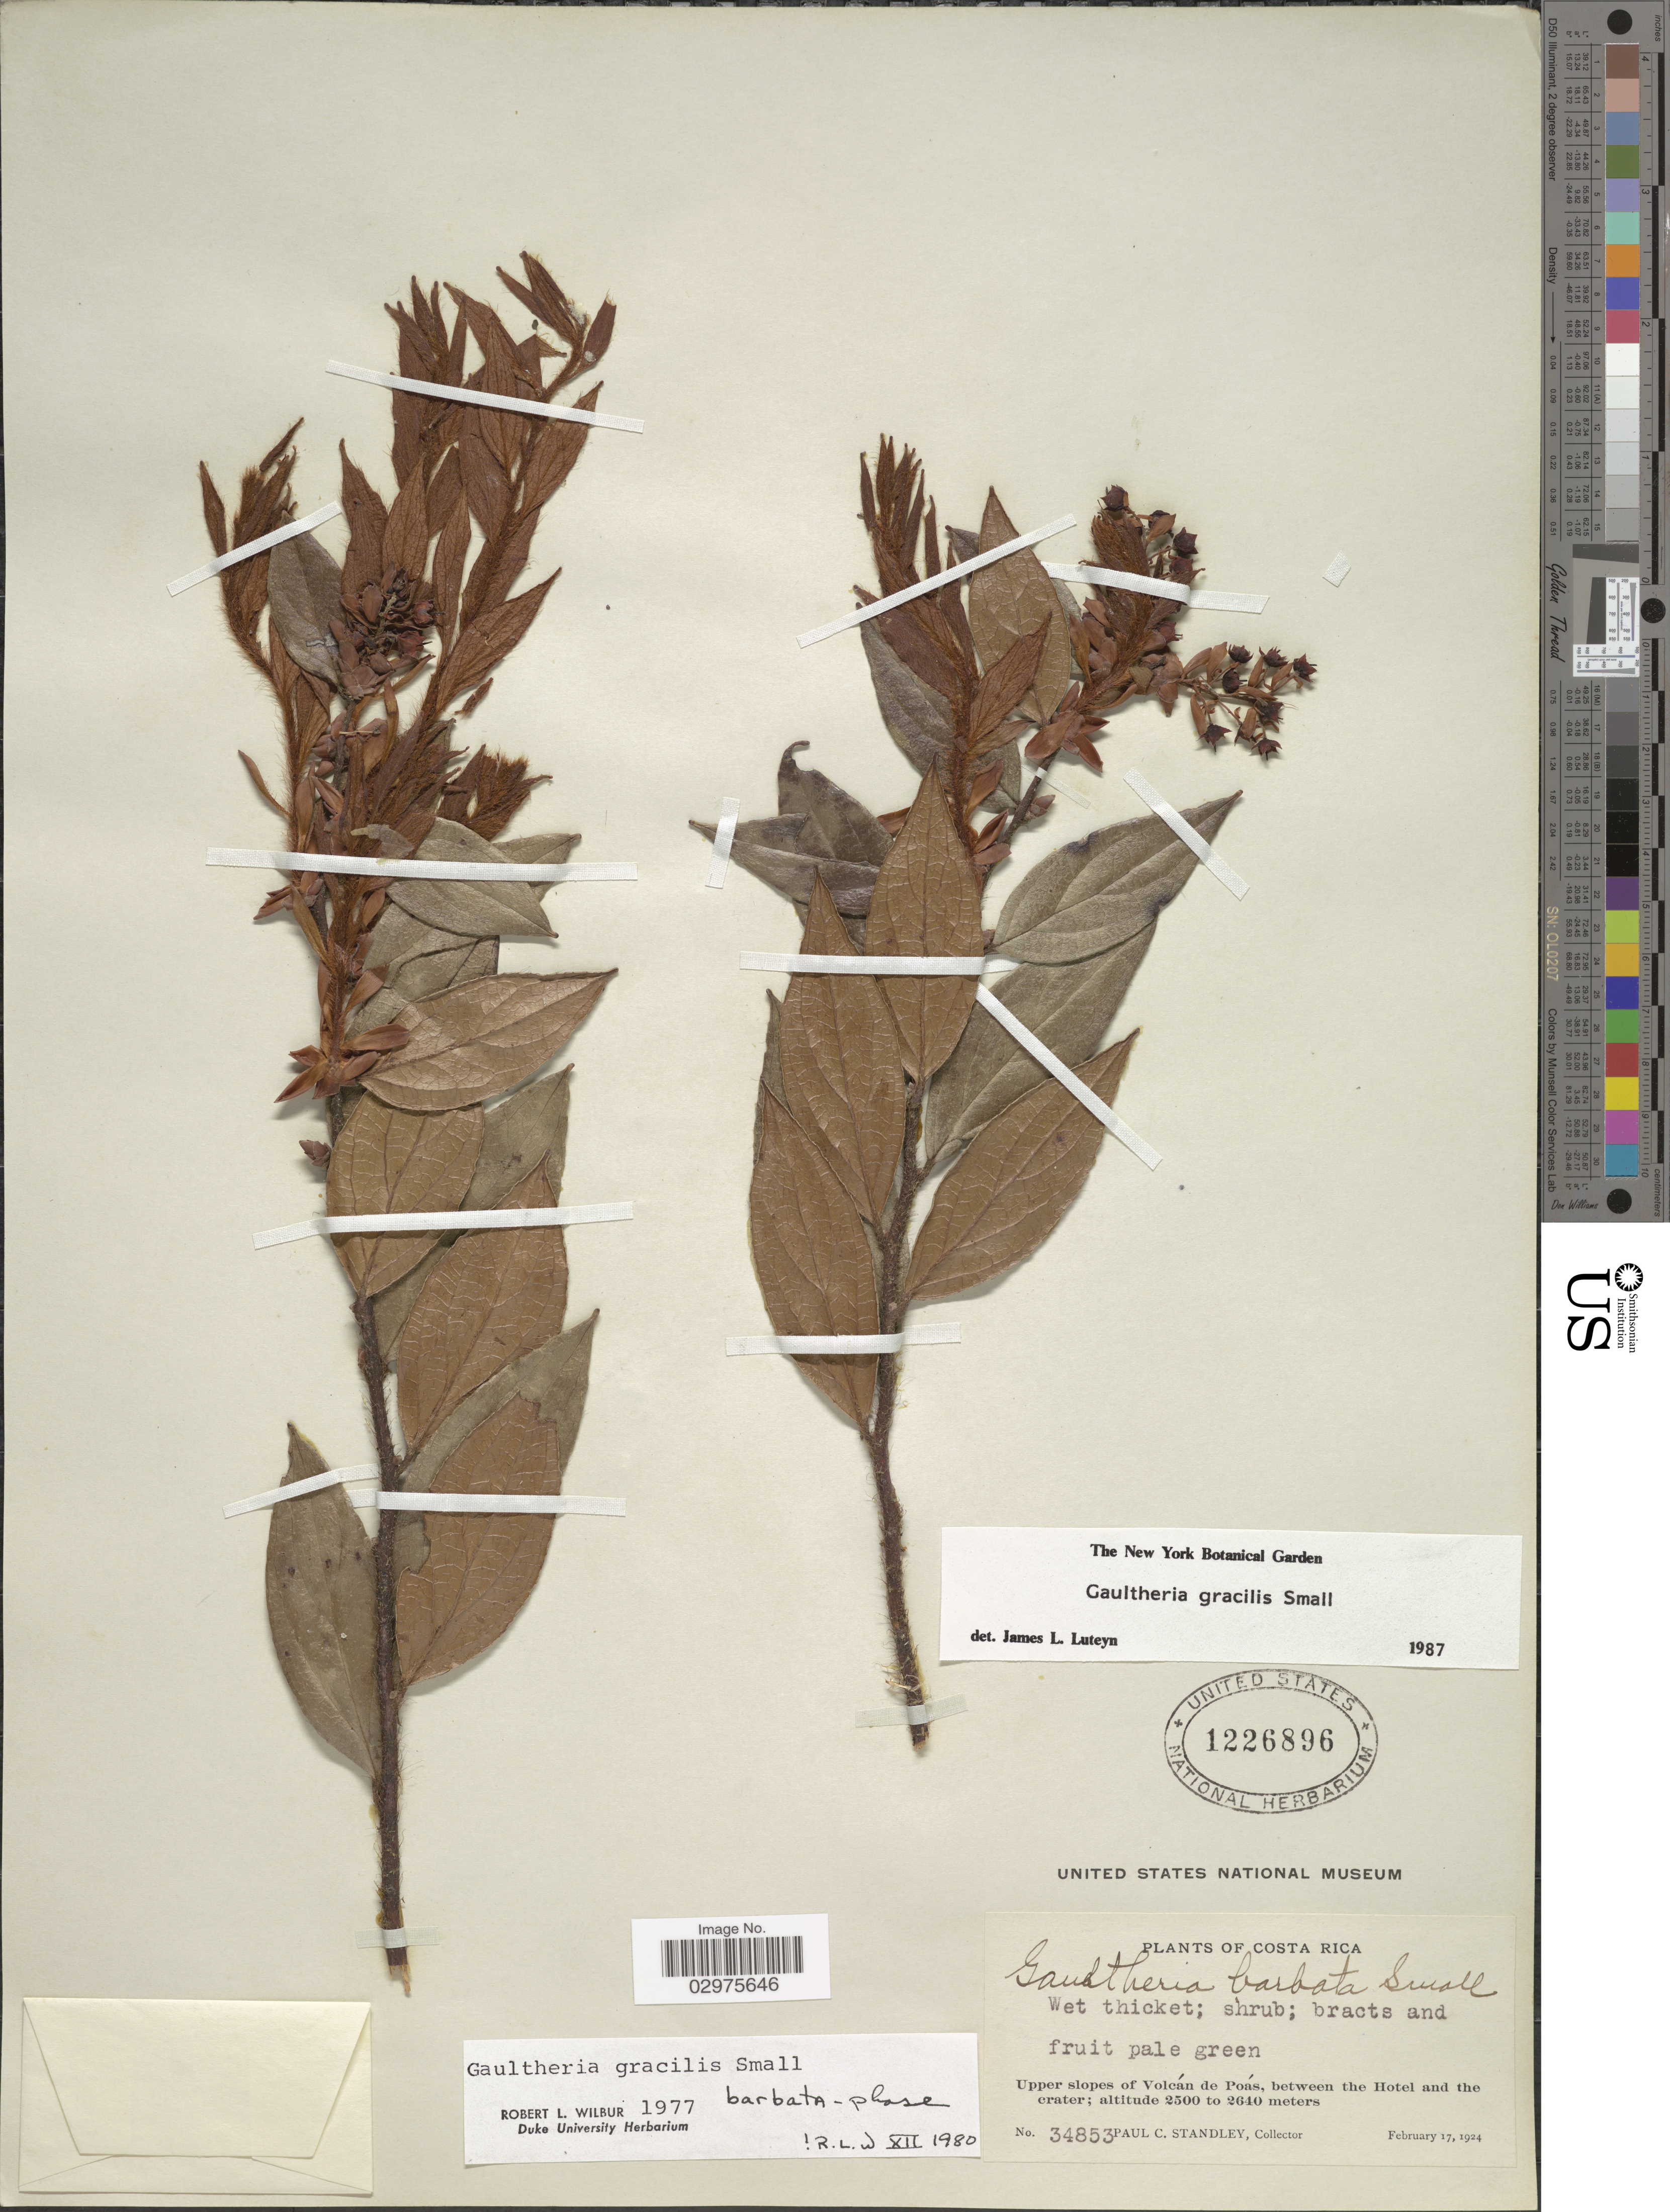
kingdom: Plantae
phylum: Tracheophyta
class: Magnoliopsida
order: Ericales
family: Ericaceae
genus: Gaultheria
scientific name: Gaultheria gracilis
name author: Small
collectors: P. C. Standley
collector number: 34853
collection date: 1924-02-17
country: Costa Rica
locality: Upper slopes of Volcán de Poás, between the Hotel and the crater.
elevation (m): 2500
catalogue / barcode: US 1226896